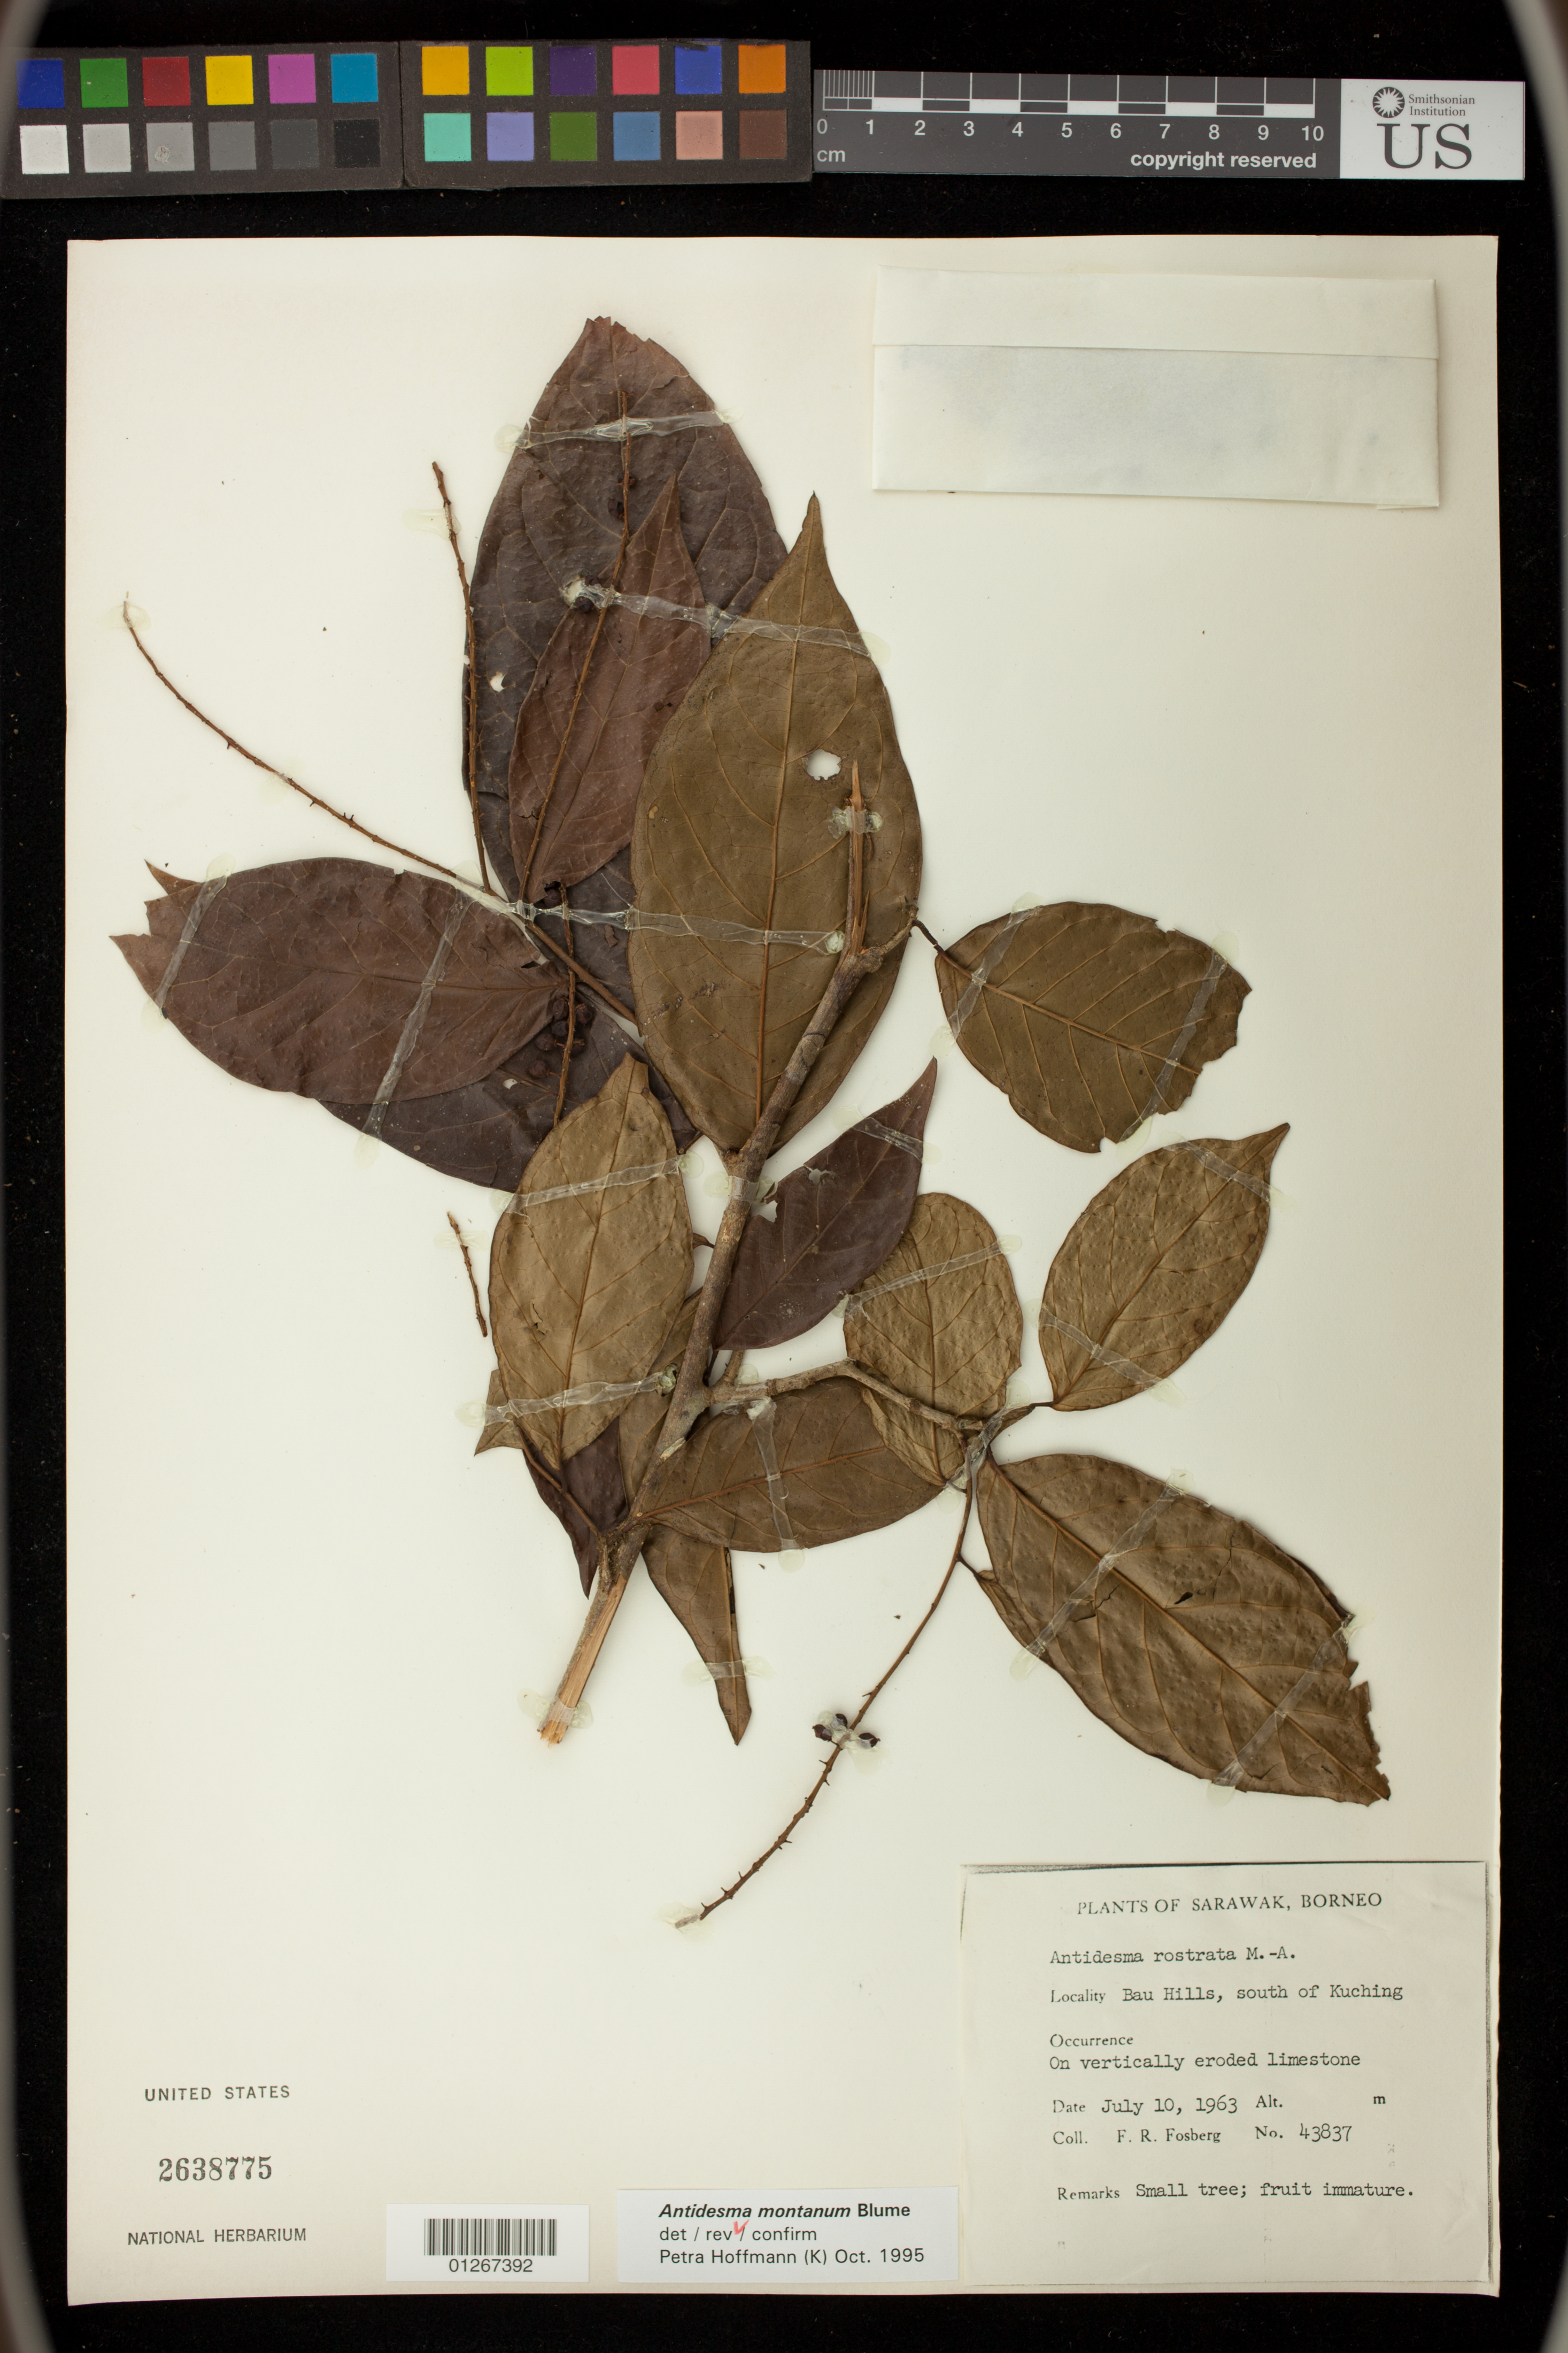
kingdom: Plantae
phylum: Tracheophyta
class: Magnoliopsida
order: Malpighiales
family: Phyllanthaceae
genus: Antidesma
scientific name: Antidesma montanum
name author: Blume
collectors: F. R. Fosberg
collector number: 43837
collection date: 1963-07-10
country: Malaysia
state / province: Sarawak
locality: Bau Hills, south of Kuching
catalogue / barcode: US 2638775